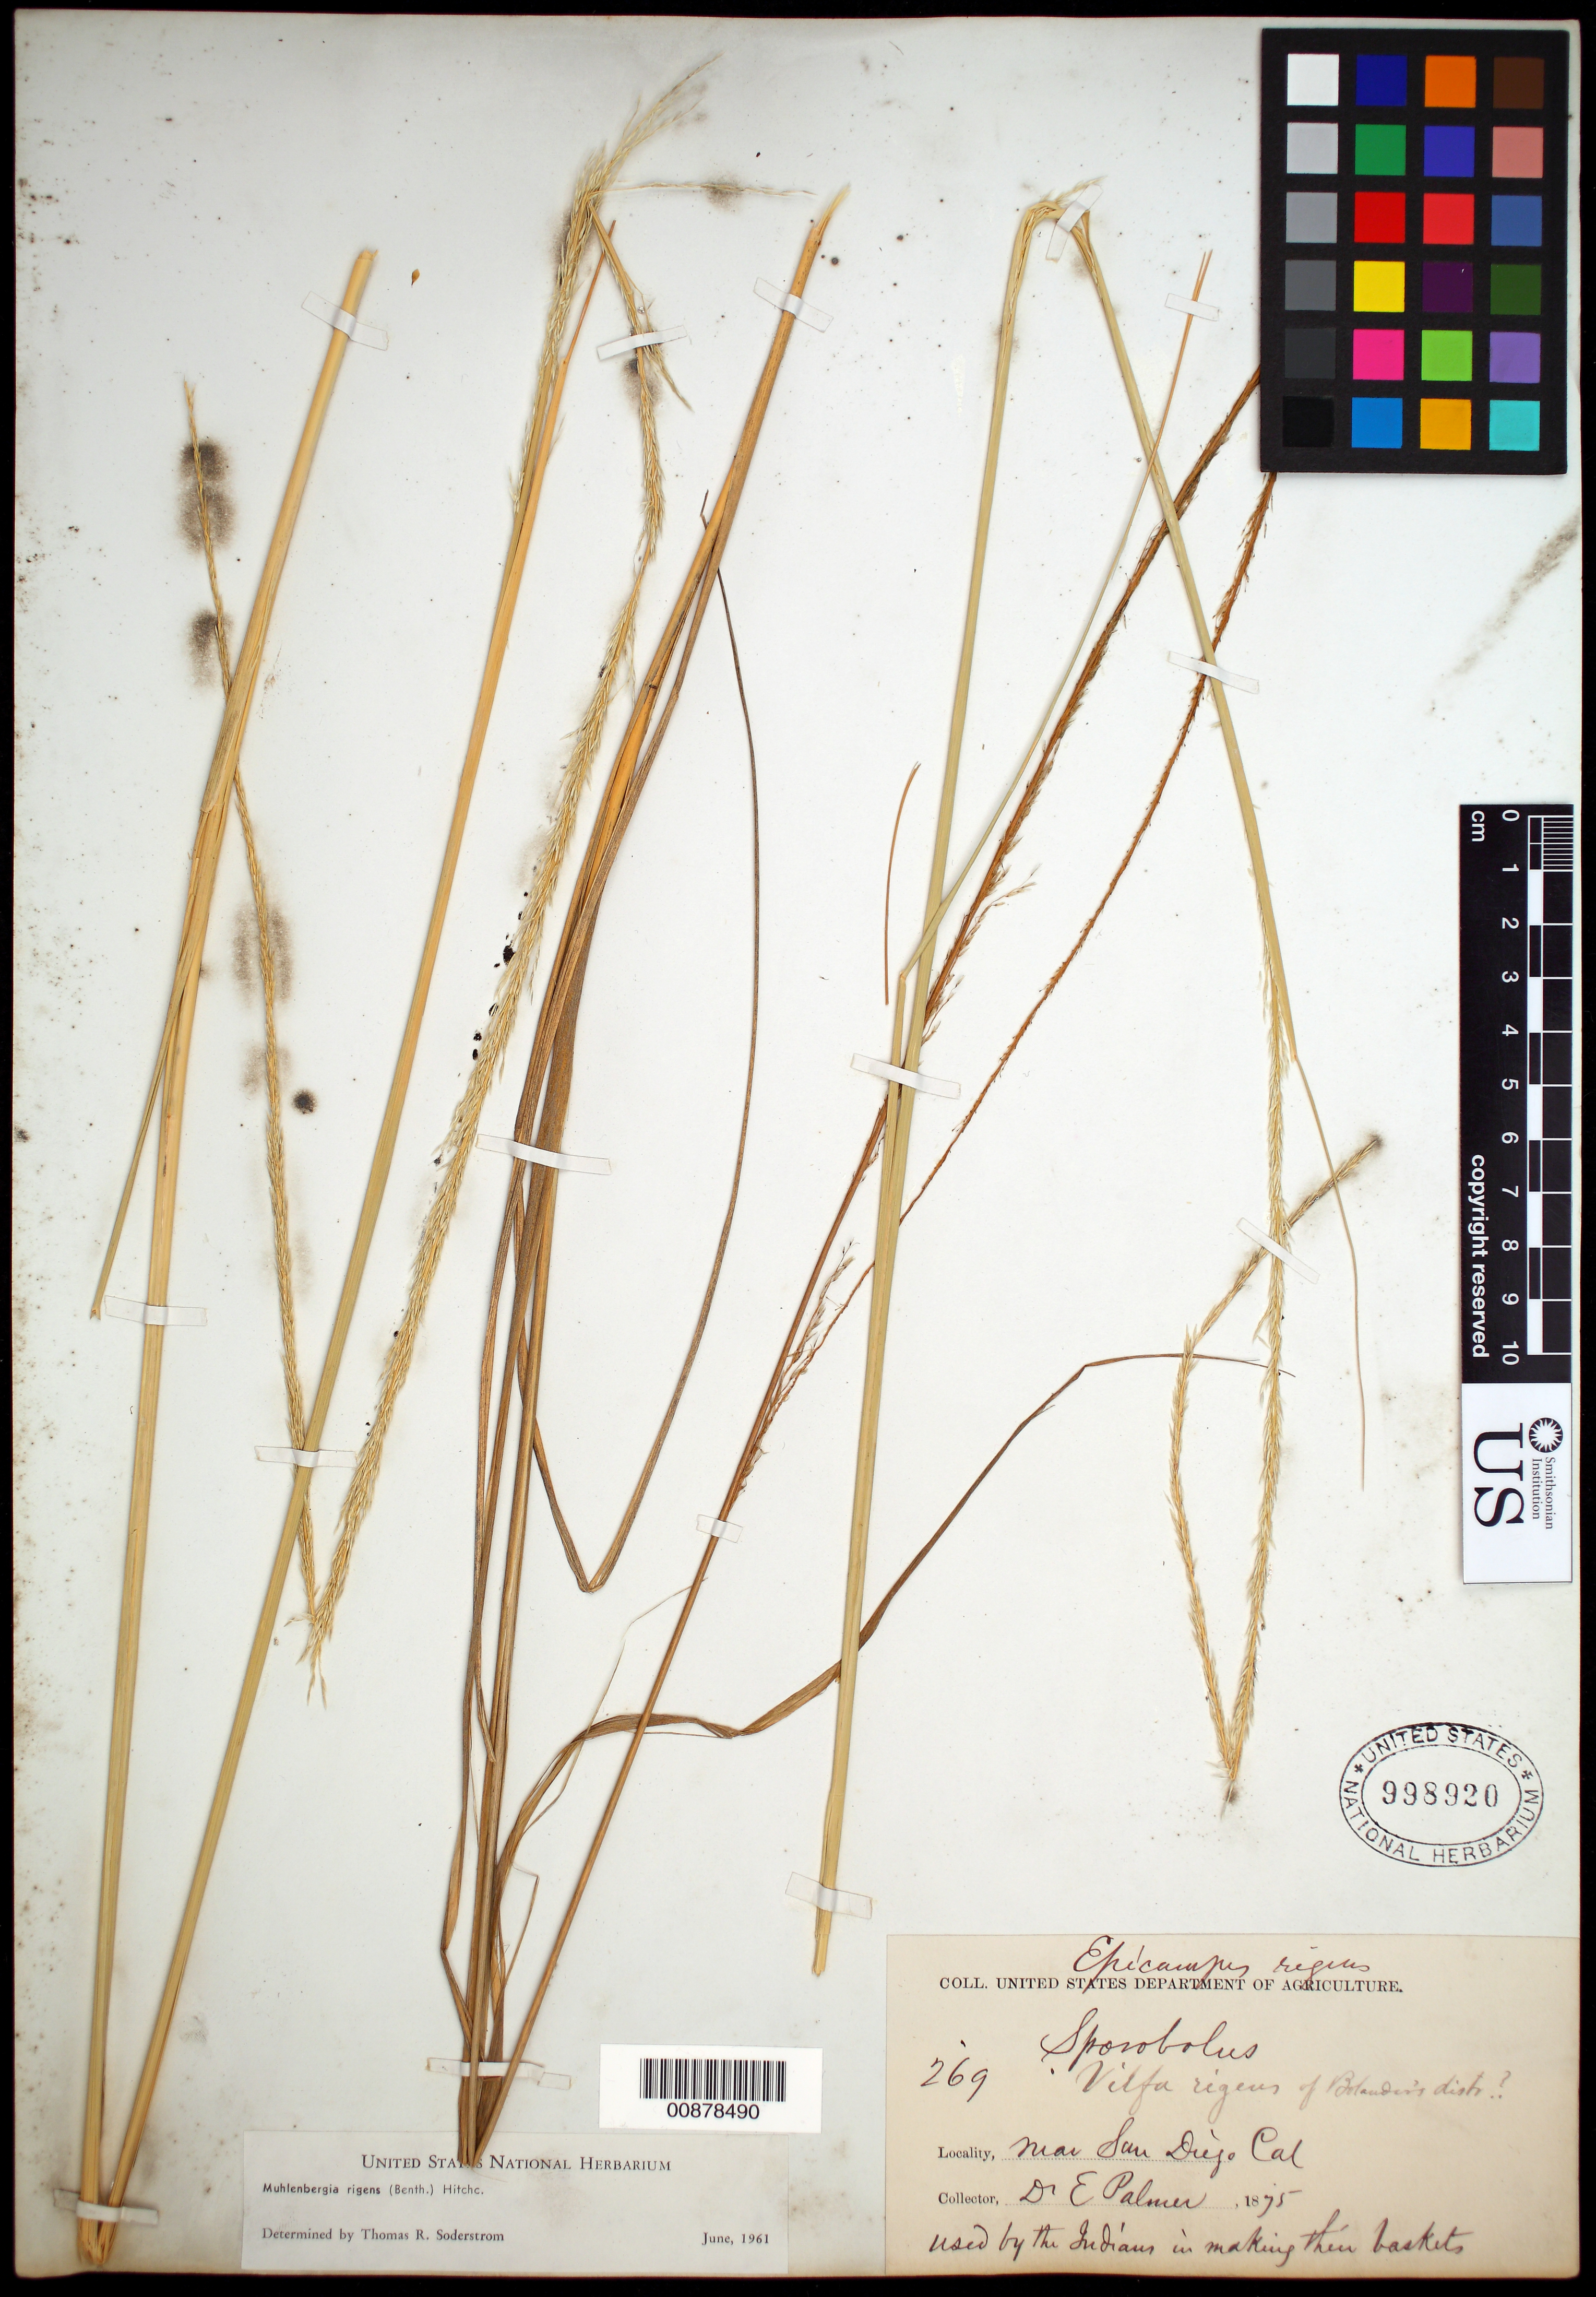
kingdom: Plantae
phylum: Tracheophyta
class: Liliopsida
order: Poales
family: Poaceae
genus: Muhlenbergia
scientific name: Muhlenbergia rigens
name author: (Benth.) Hitchc.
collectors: E. Palmer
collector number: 269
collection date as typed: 1875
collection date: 1875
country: United States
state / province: California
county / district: San Diego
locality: Near San Diego, California.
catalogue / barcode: US 998920